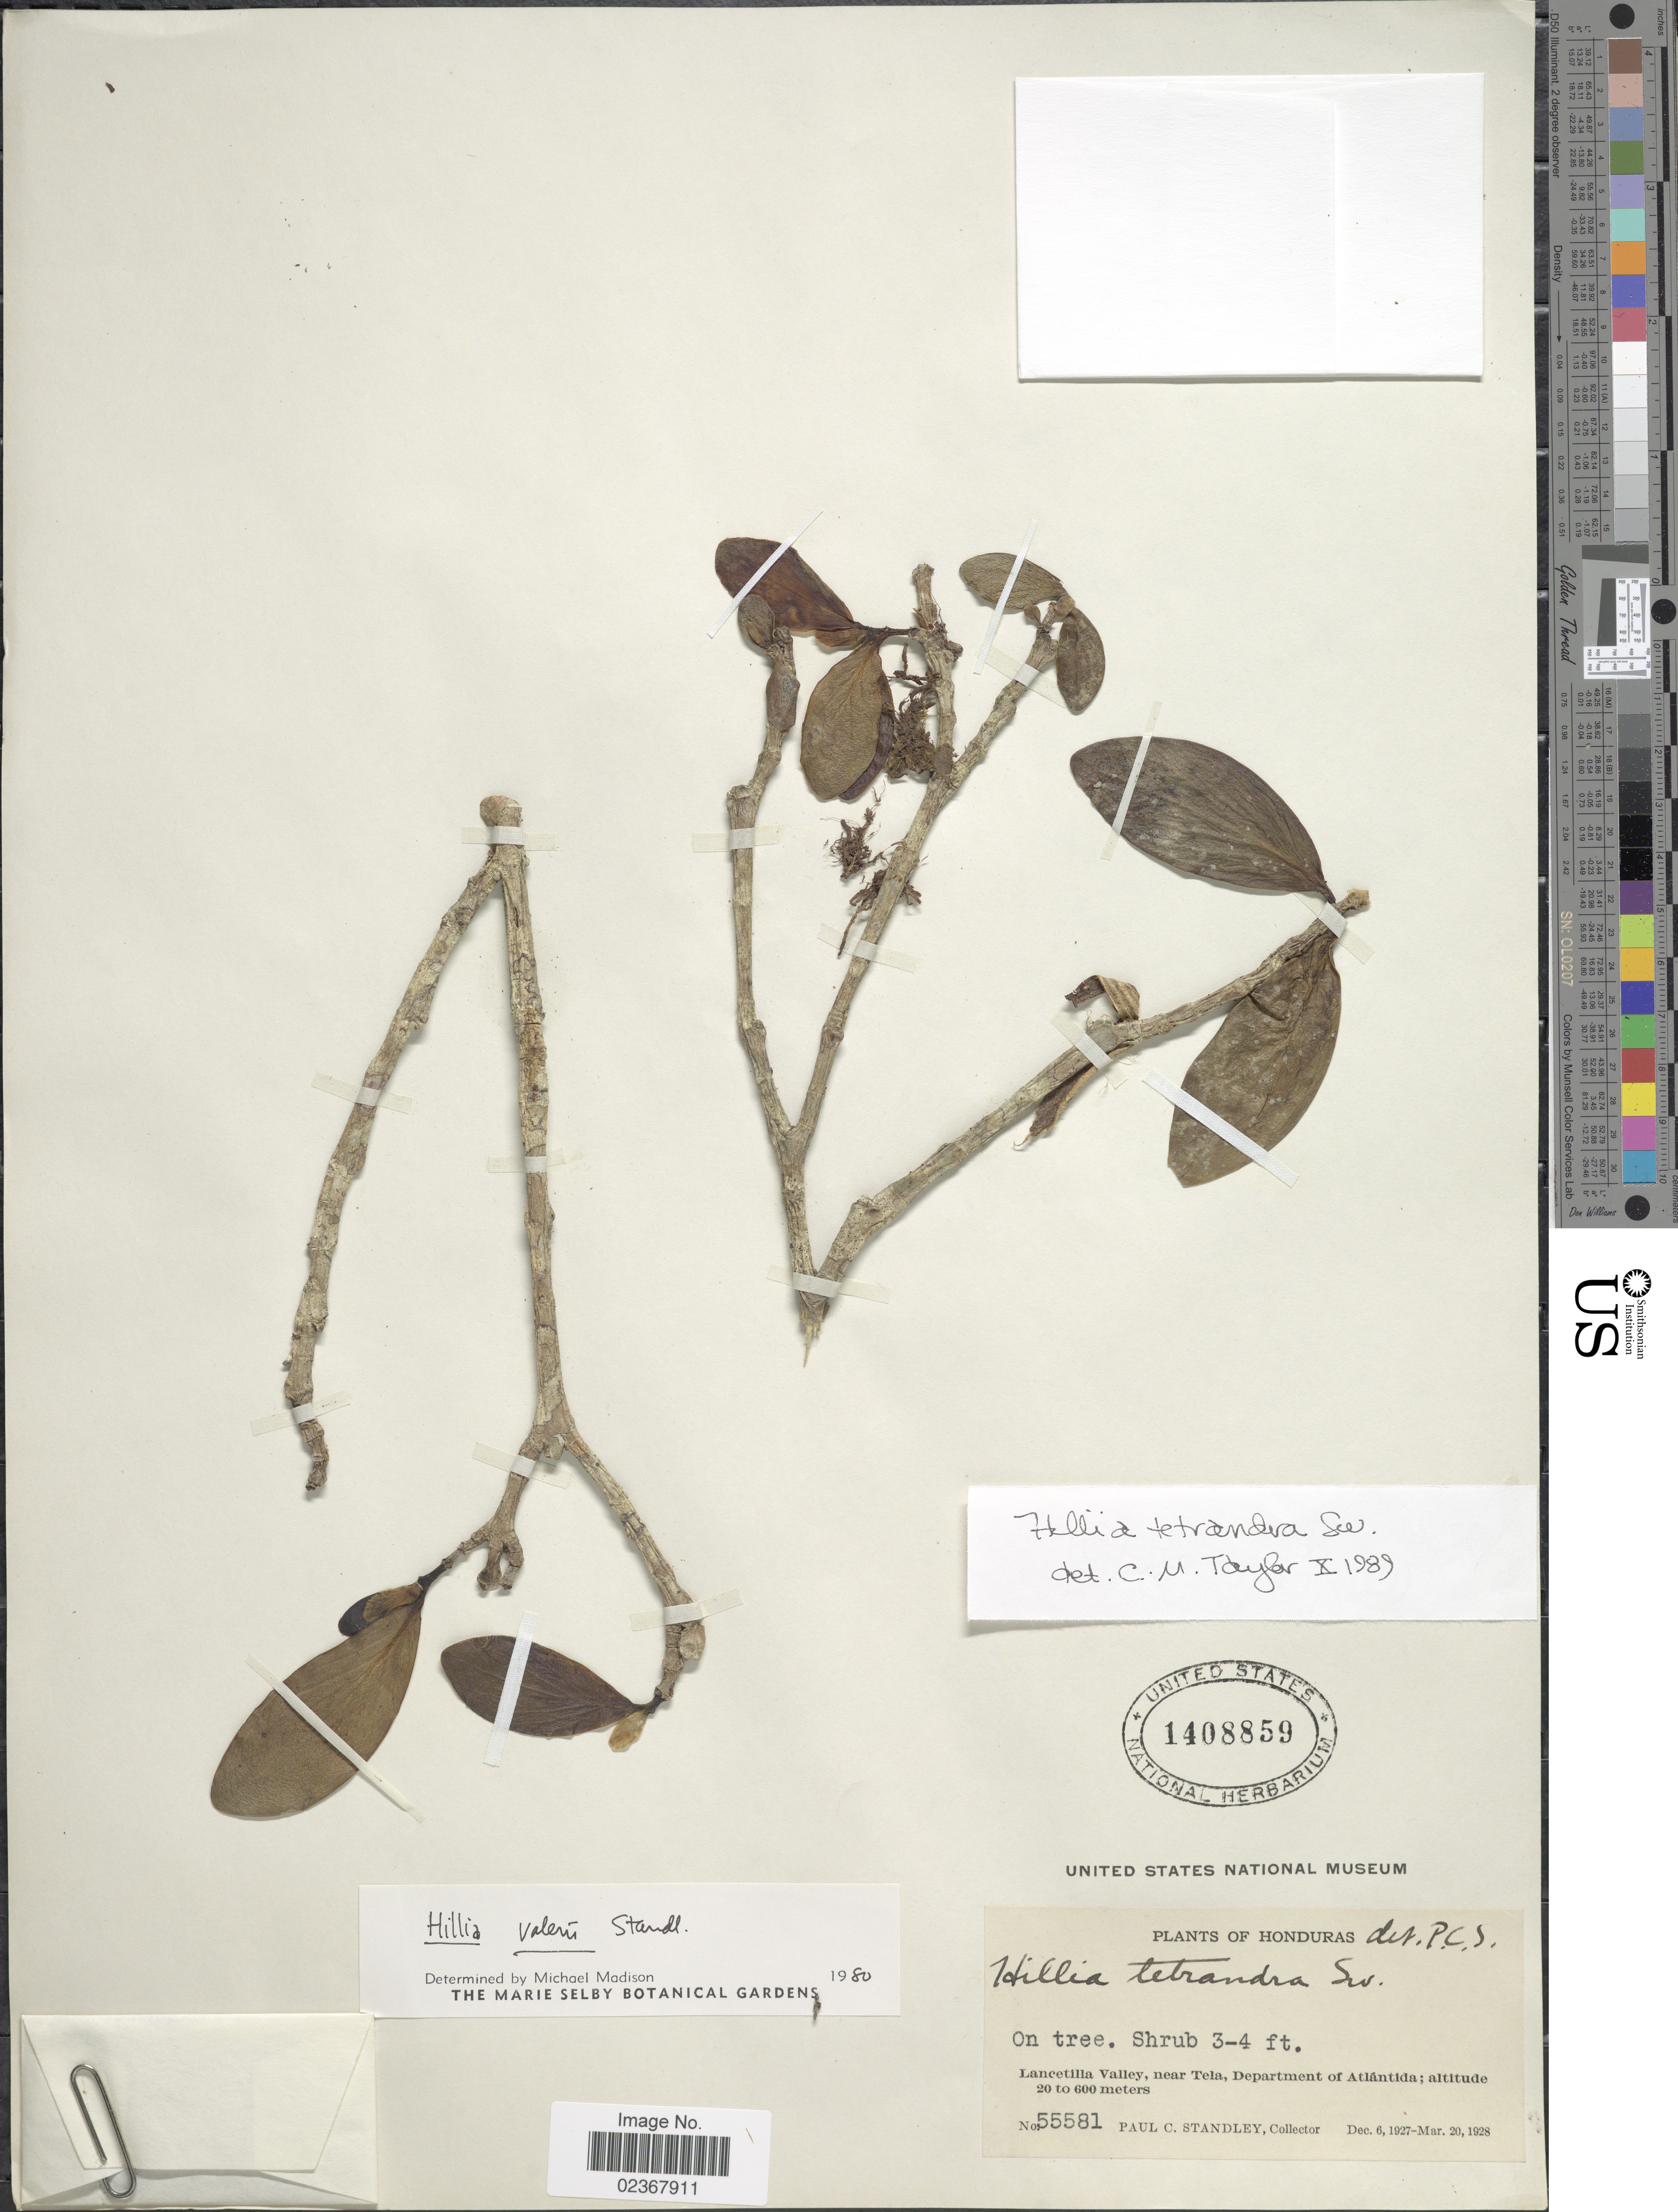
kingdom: Plantae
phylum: Tracheophyta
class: Magnoliopsida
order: Gentianales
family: Rubiaceae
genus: Hillia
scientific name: Hillia tetrandra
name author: Sw.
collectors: P. C. Standley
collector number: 55581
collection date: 1927-12-06/1928-03-20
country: Honduras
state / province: Atlántida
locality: Lancetilla Valley, near Tela, Department of Atlantida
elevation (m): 20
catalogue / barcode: US 1408859